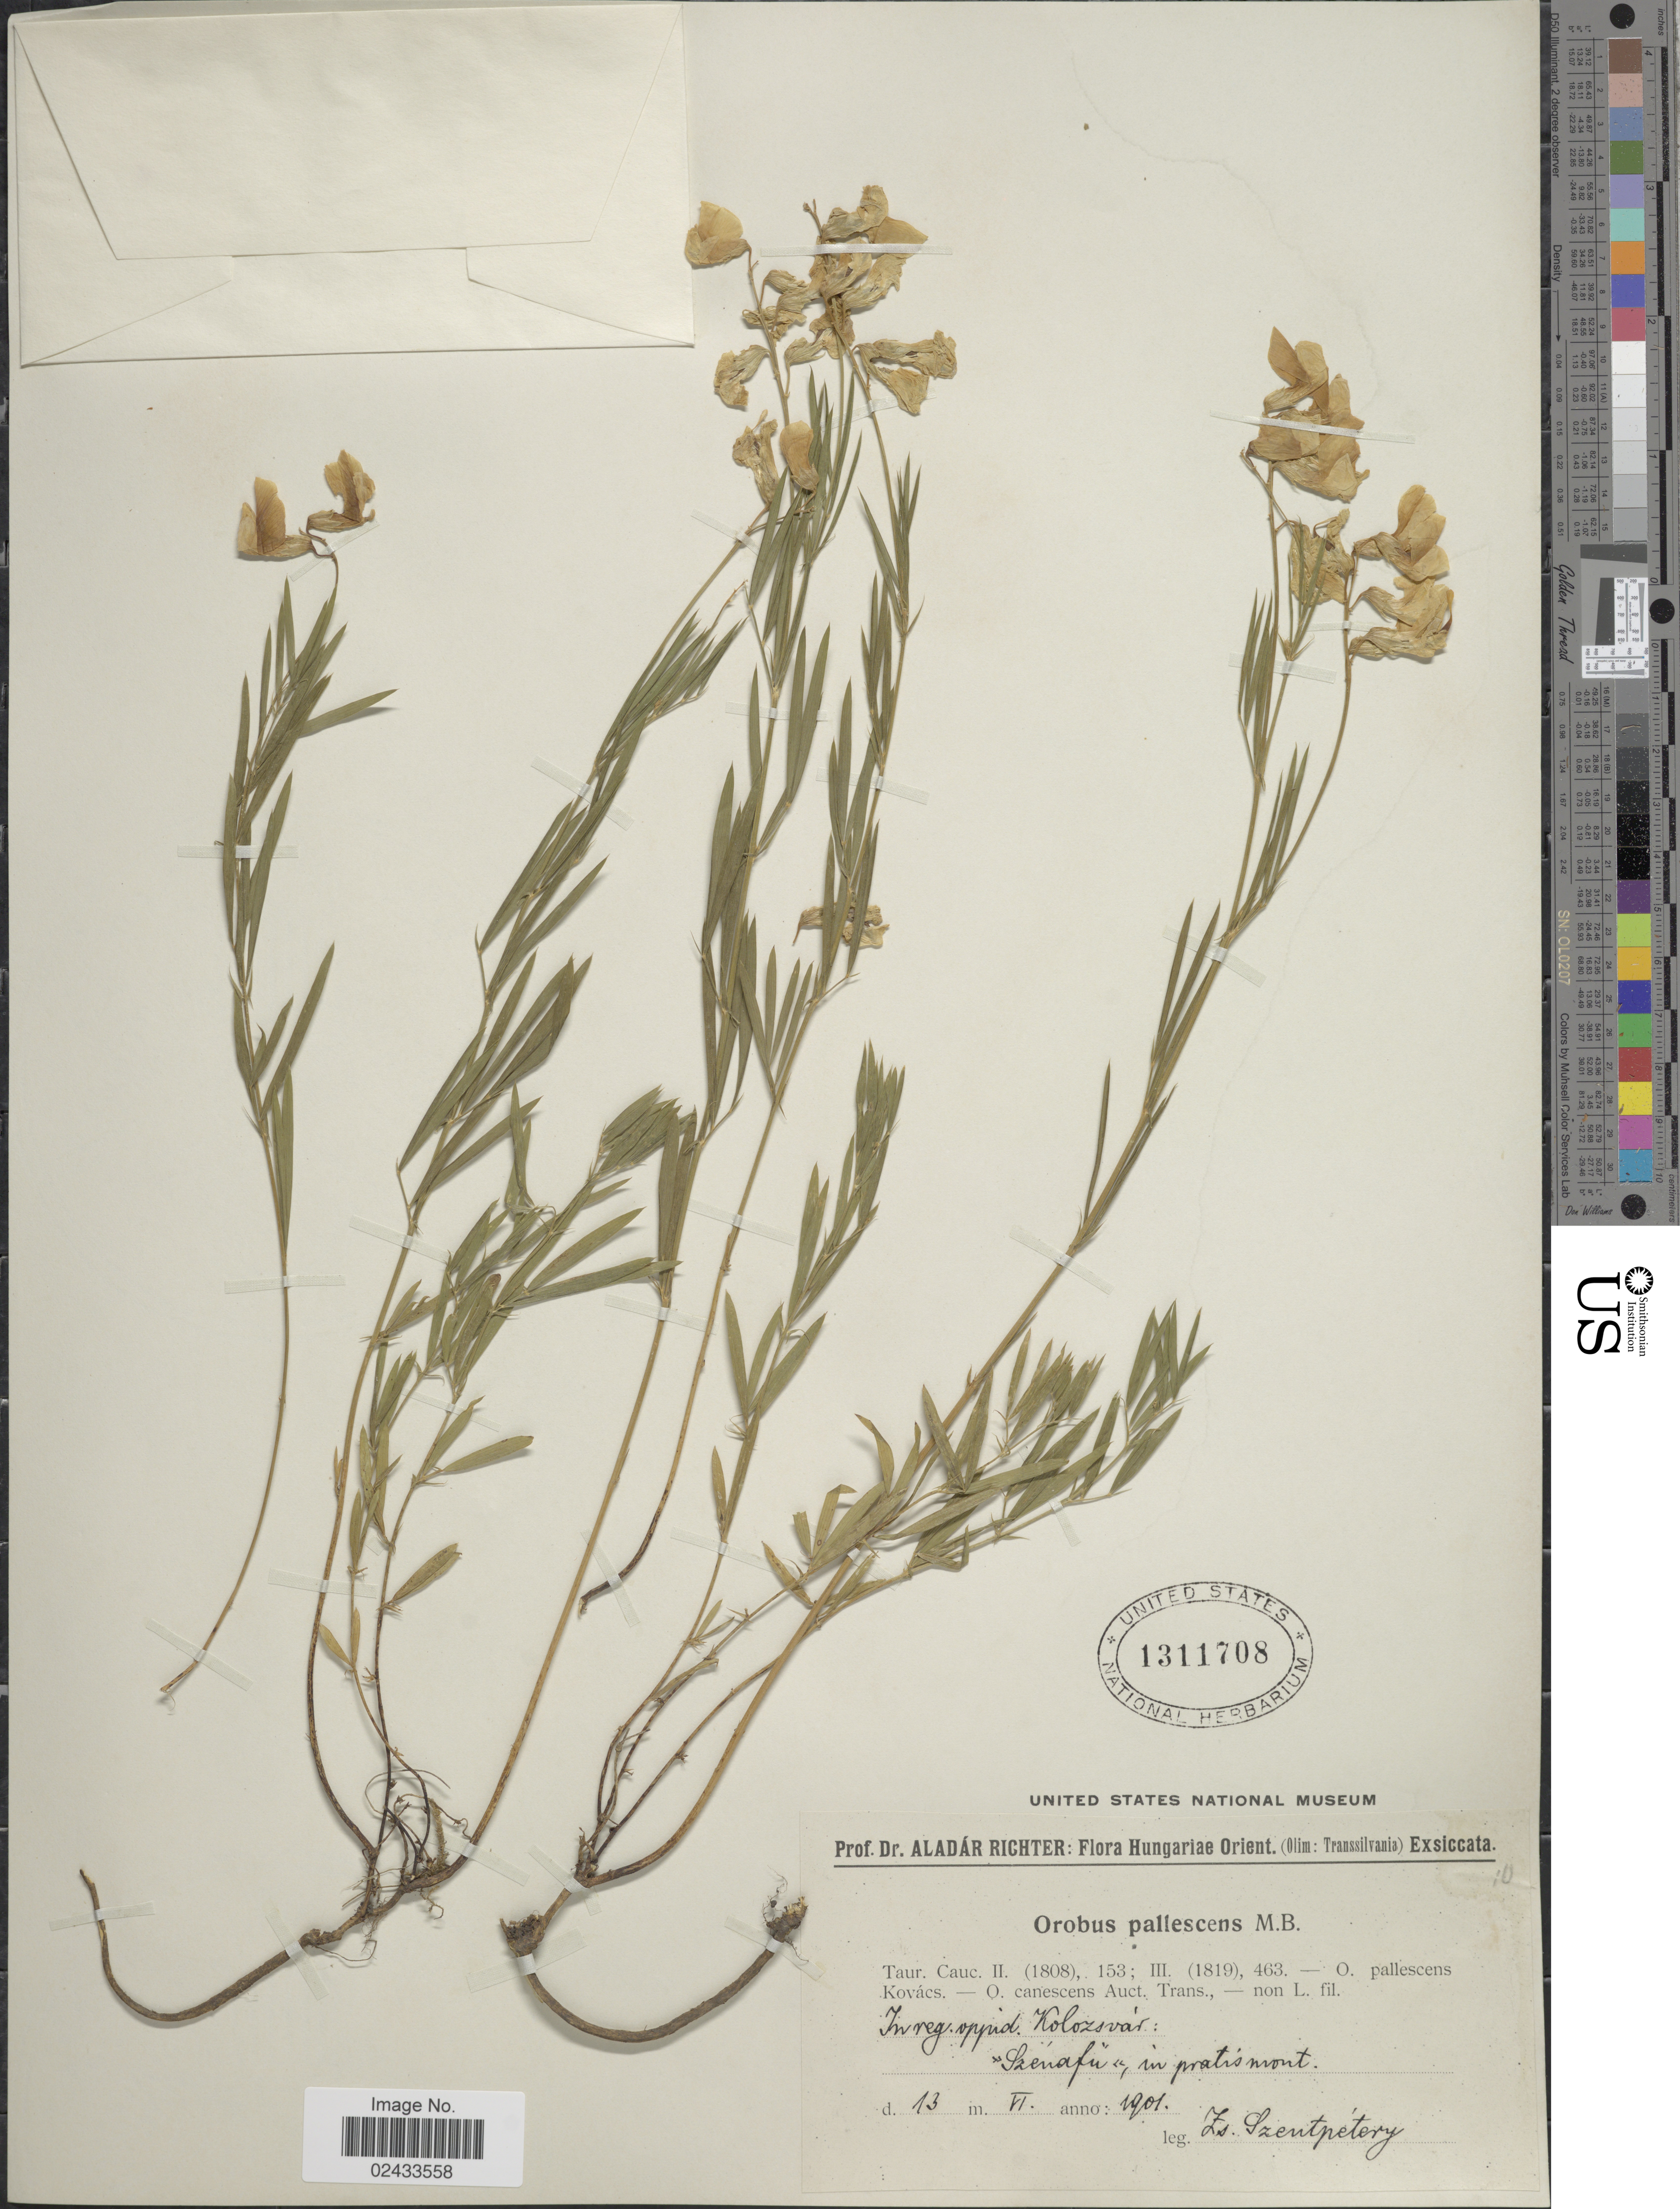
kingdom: Plantae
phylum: Tracheophyta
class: Magnoliopsida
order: Fabales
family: Fabaceae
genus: Lathyrus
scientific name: Lathyrus pallescens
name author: (M. Bieb.) K. Koch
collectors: Z. Szentpetery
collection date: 1901-06-13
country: Hungary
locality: In reg. oppid. Kolozsvar. Szenafu in pratis mont. Hungariae Orient.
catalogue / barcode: US 1311708